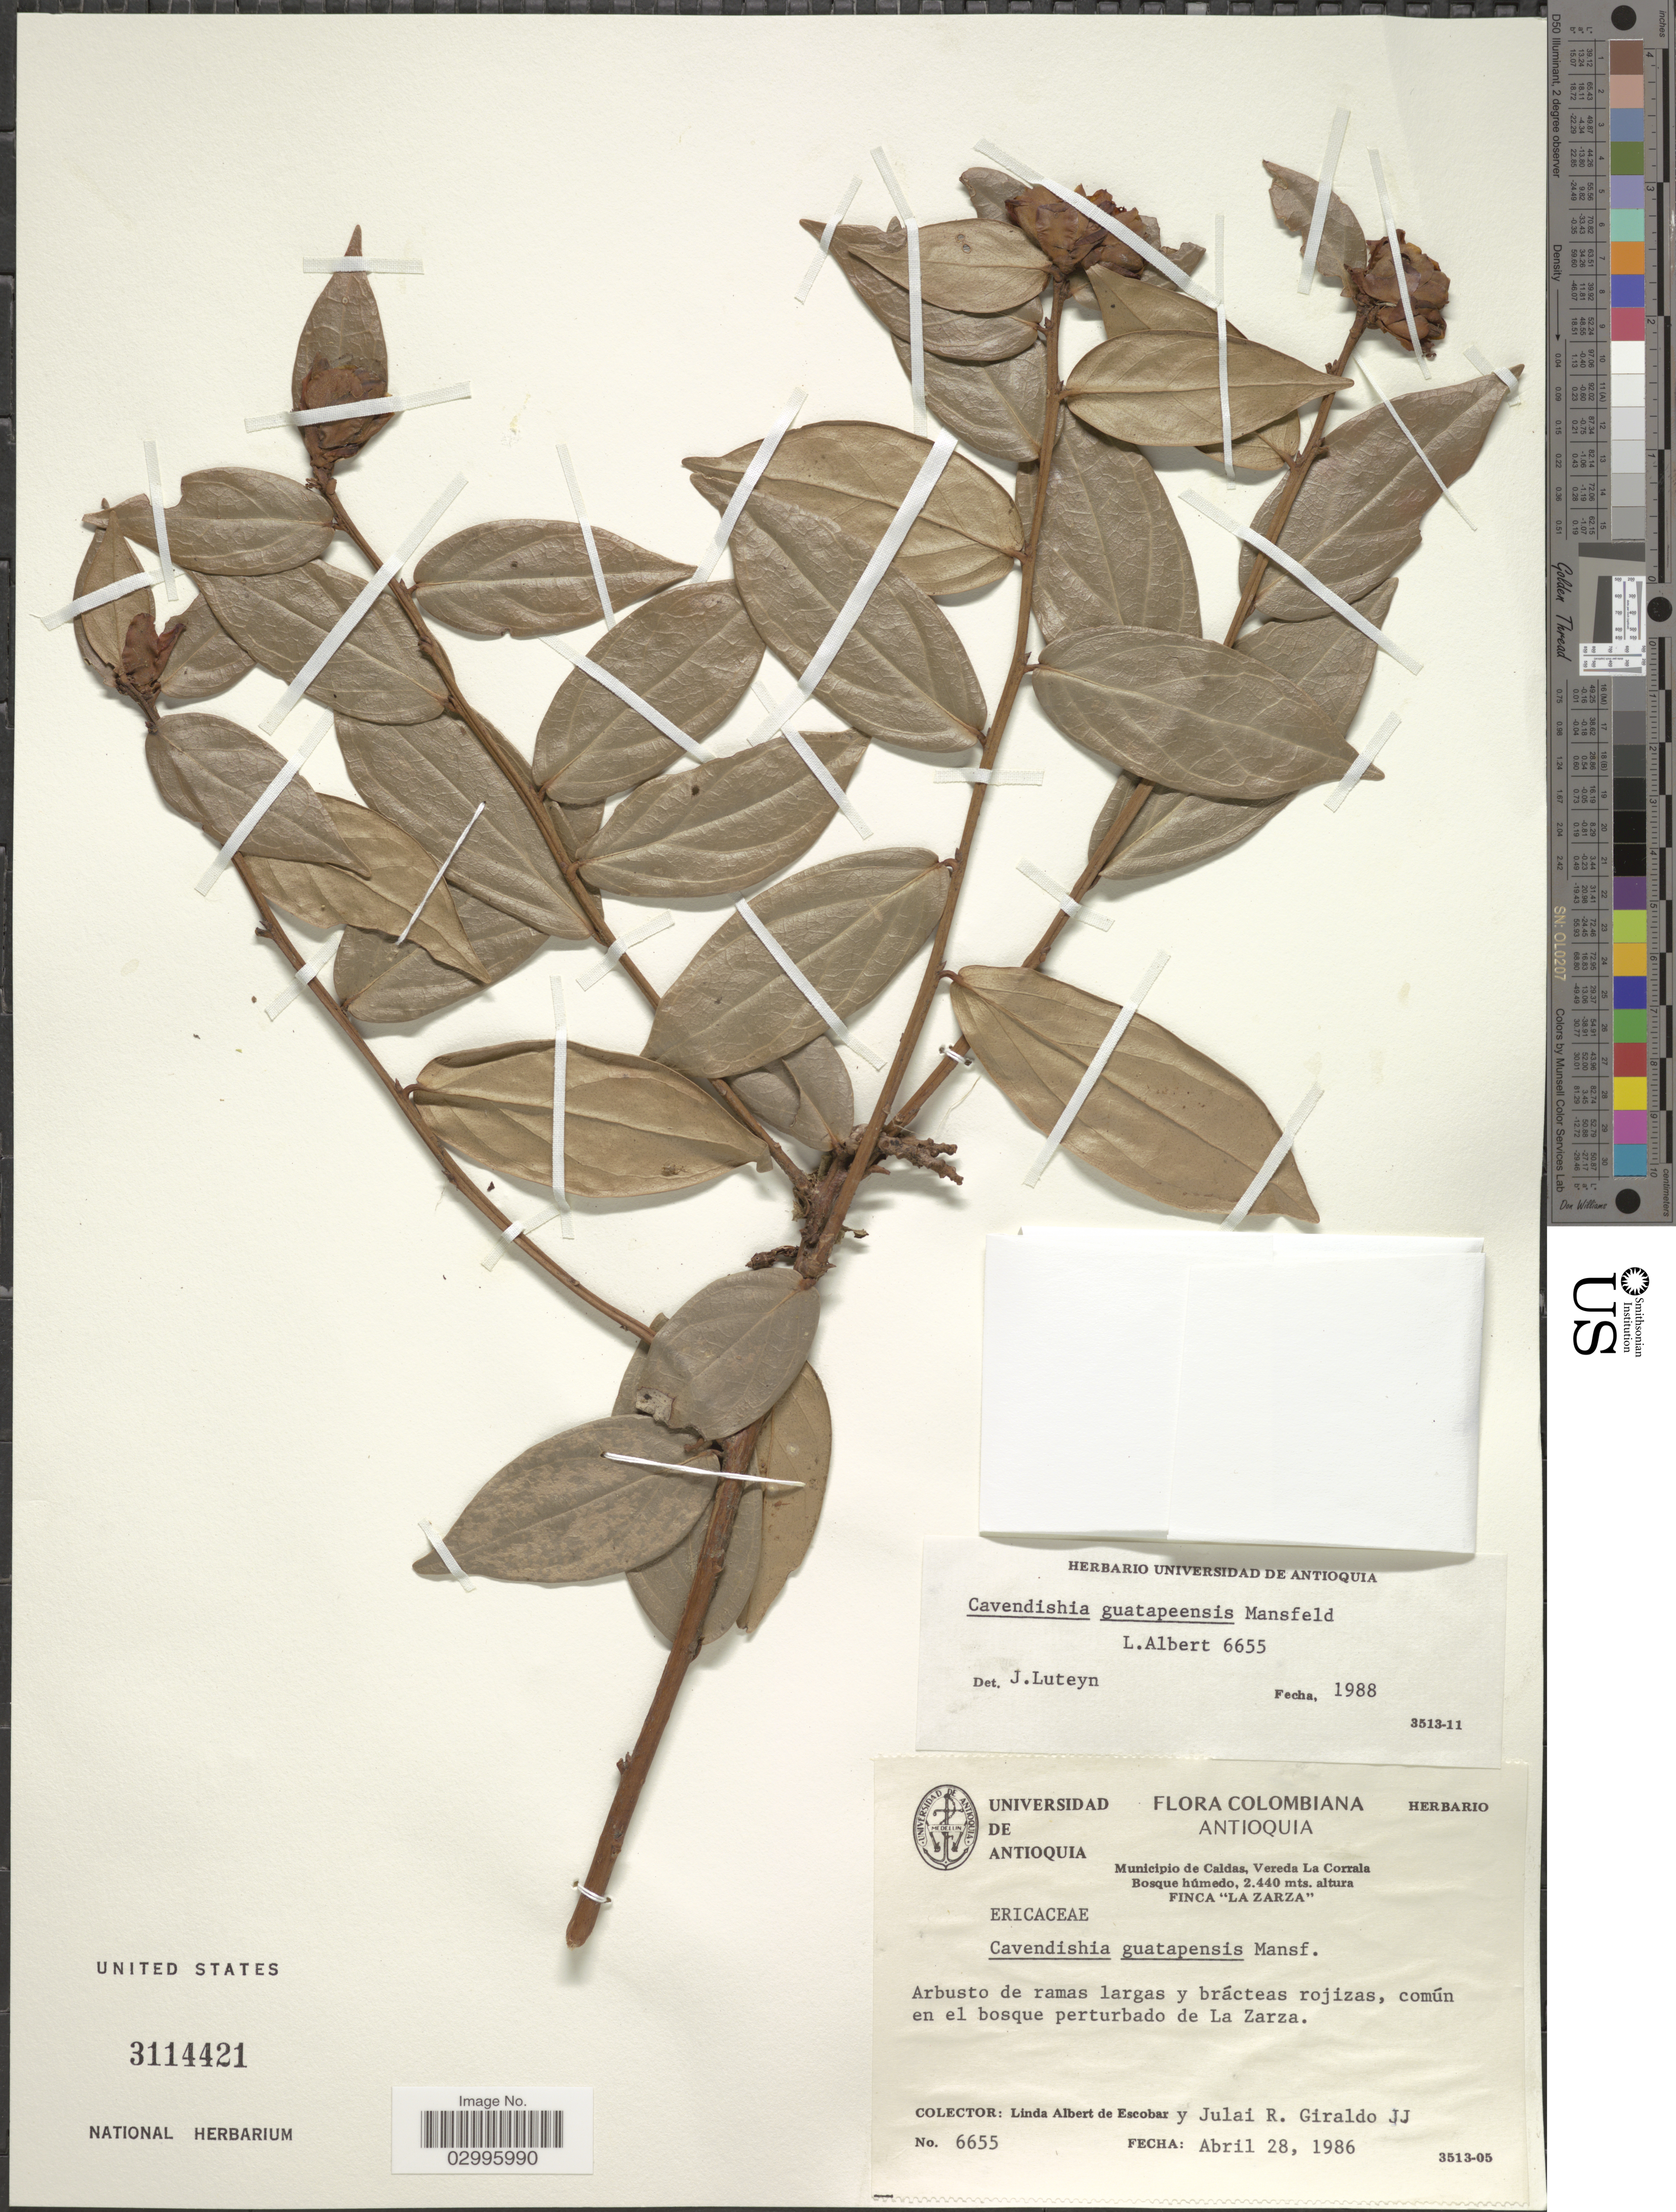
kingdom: Plantae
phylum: Tracheophyta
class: Magnoliopsida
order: Ericales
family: Ericaceae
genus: Cavendishia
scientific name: Cavendishia guatapeensis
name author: Mansf.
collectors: L. K. de Escobar & J. Giraldo J.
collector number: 6655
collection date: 1986-04-28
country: Colombia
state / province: Antioquia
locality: Municipio de Caldas, Vereda La Corrala. Finca "La Zarza". Común en el bosque perturbado de La Zarza.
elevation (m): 2440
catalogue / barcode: US 3114421